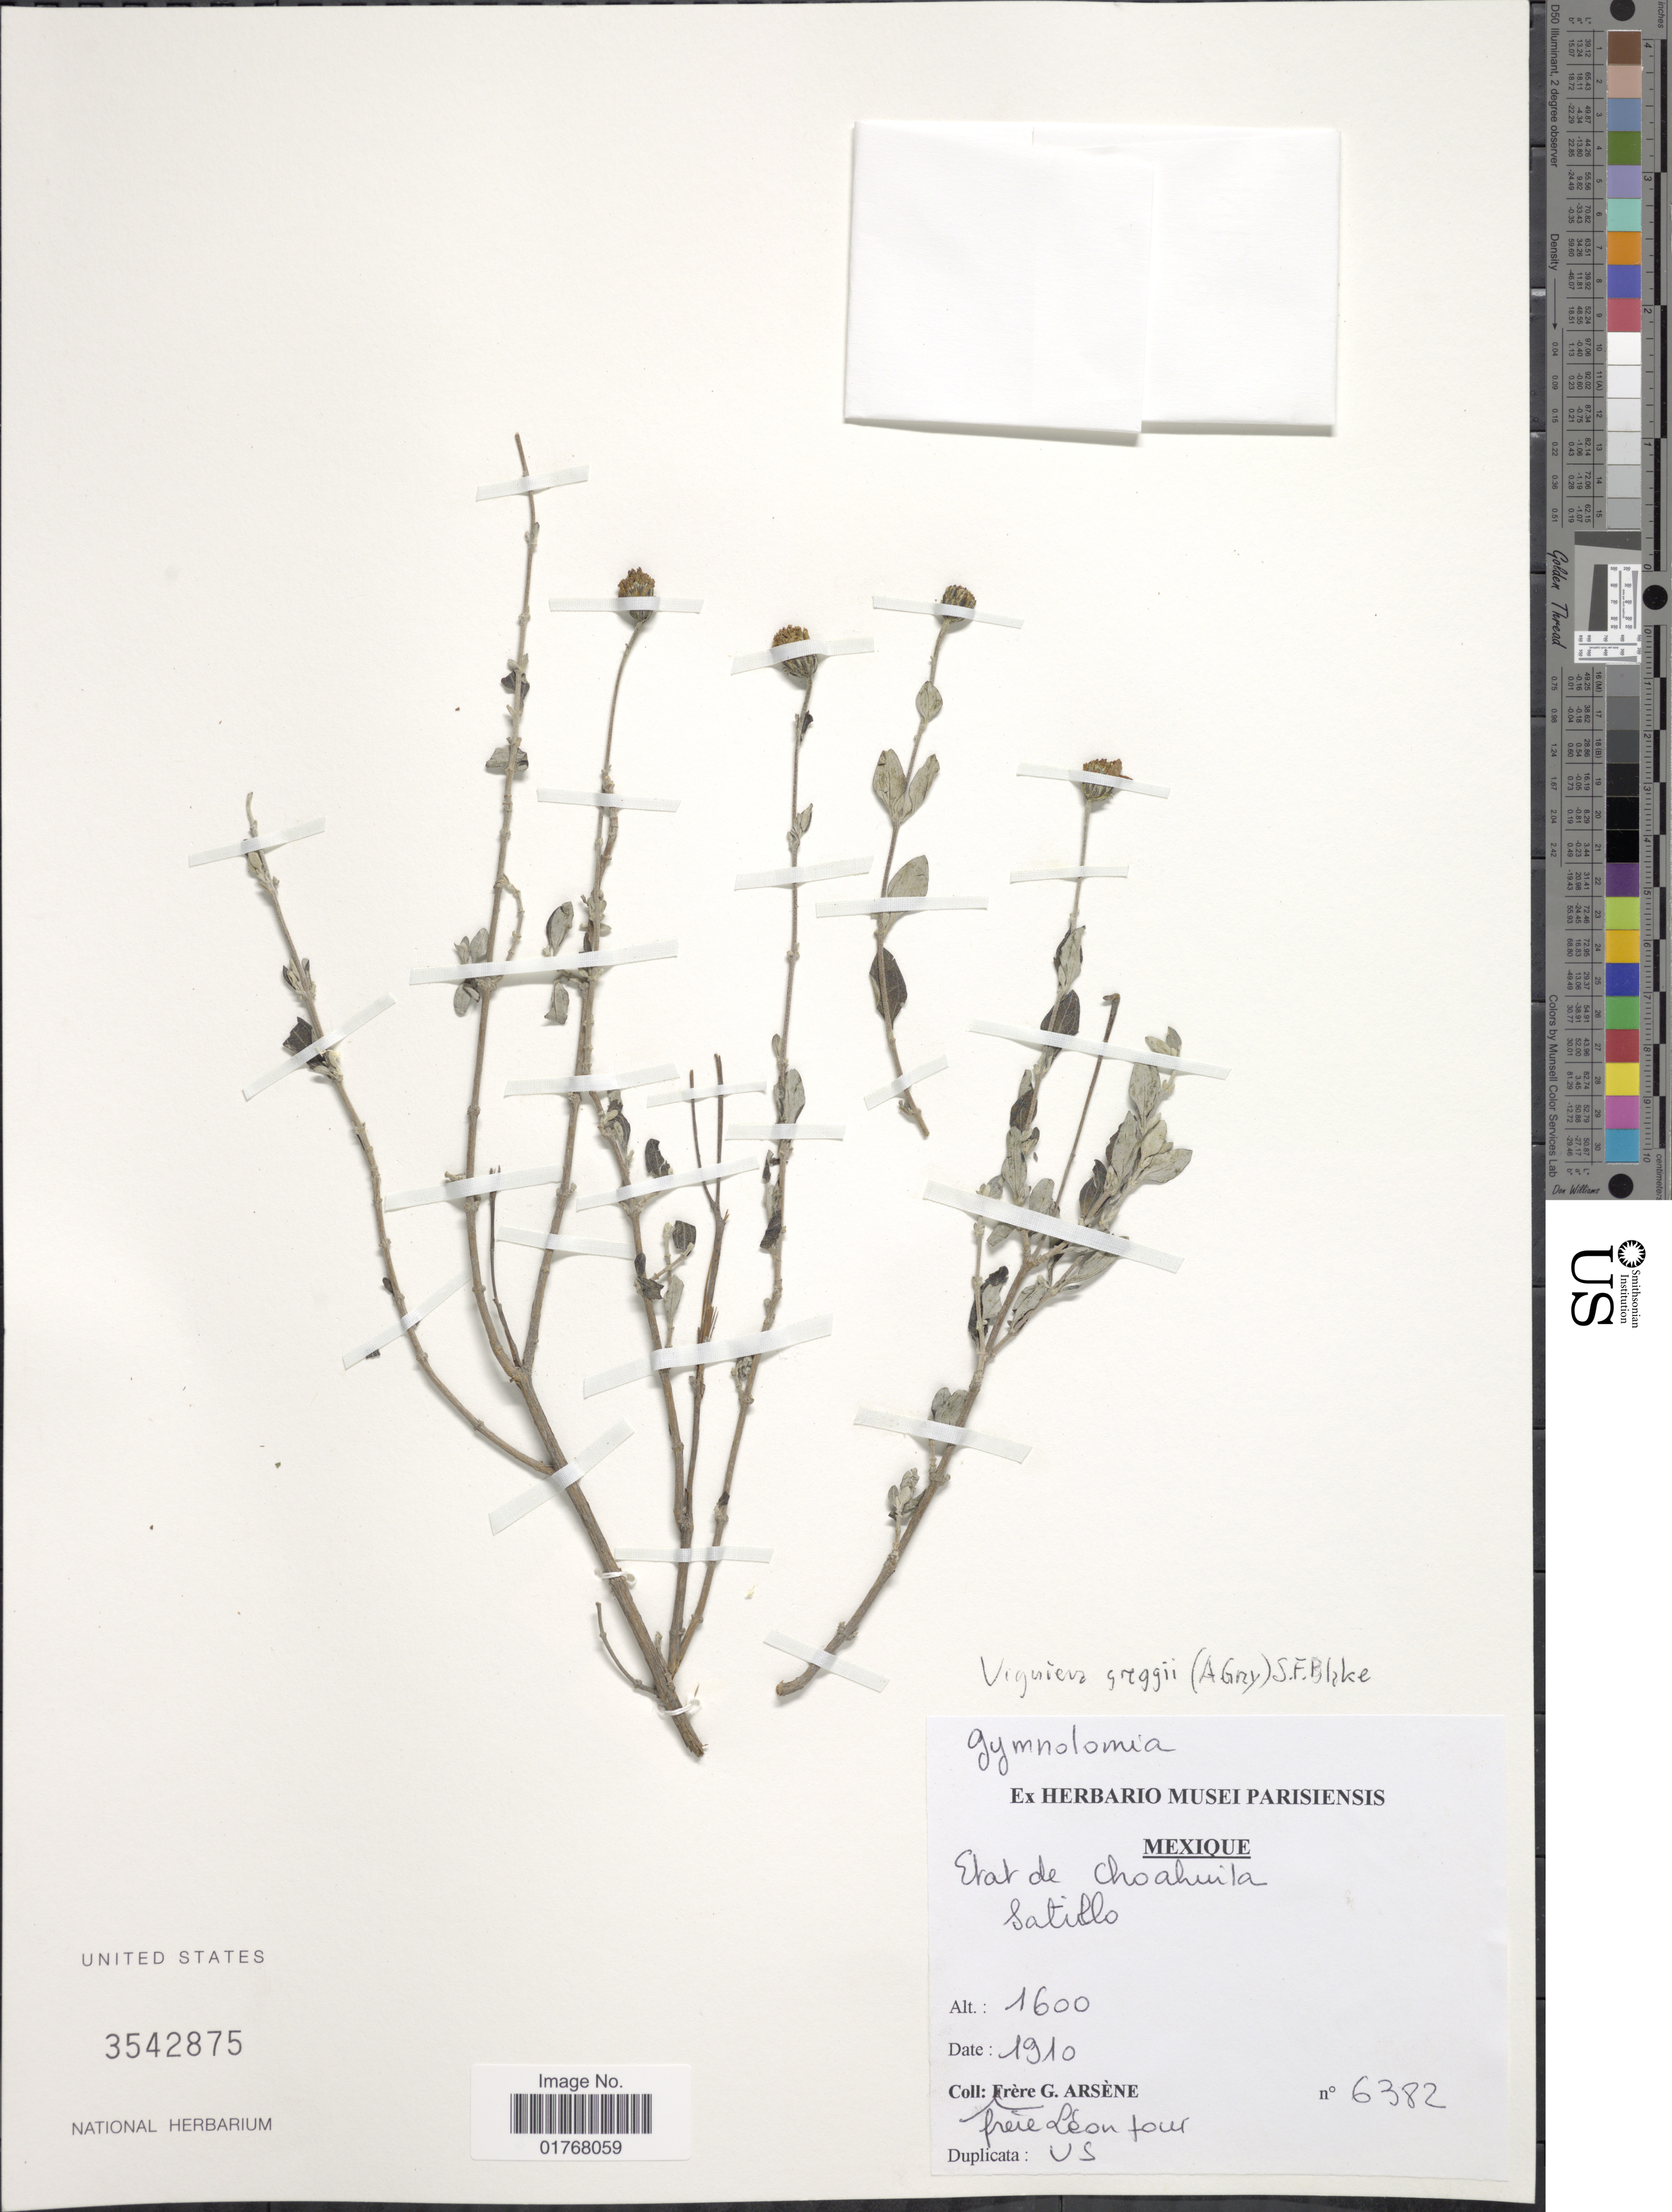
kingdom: Plantae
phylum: Tracheophyta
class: Magnoliopsida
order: Asterales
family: Asteraceae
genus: Viguiera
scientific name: Viguiera greggii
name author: (A. Gray) S.F. Blake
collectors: Bro. G. Arsène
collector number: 6382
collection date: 1910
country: Mexico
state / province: Coahuila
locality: Saltillo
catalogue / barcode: US 3542875